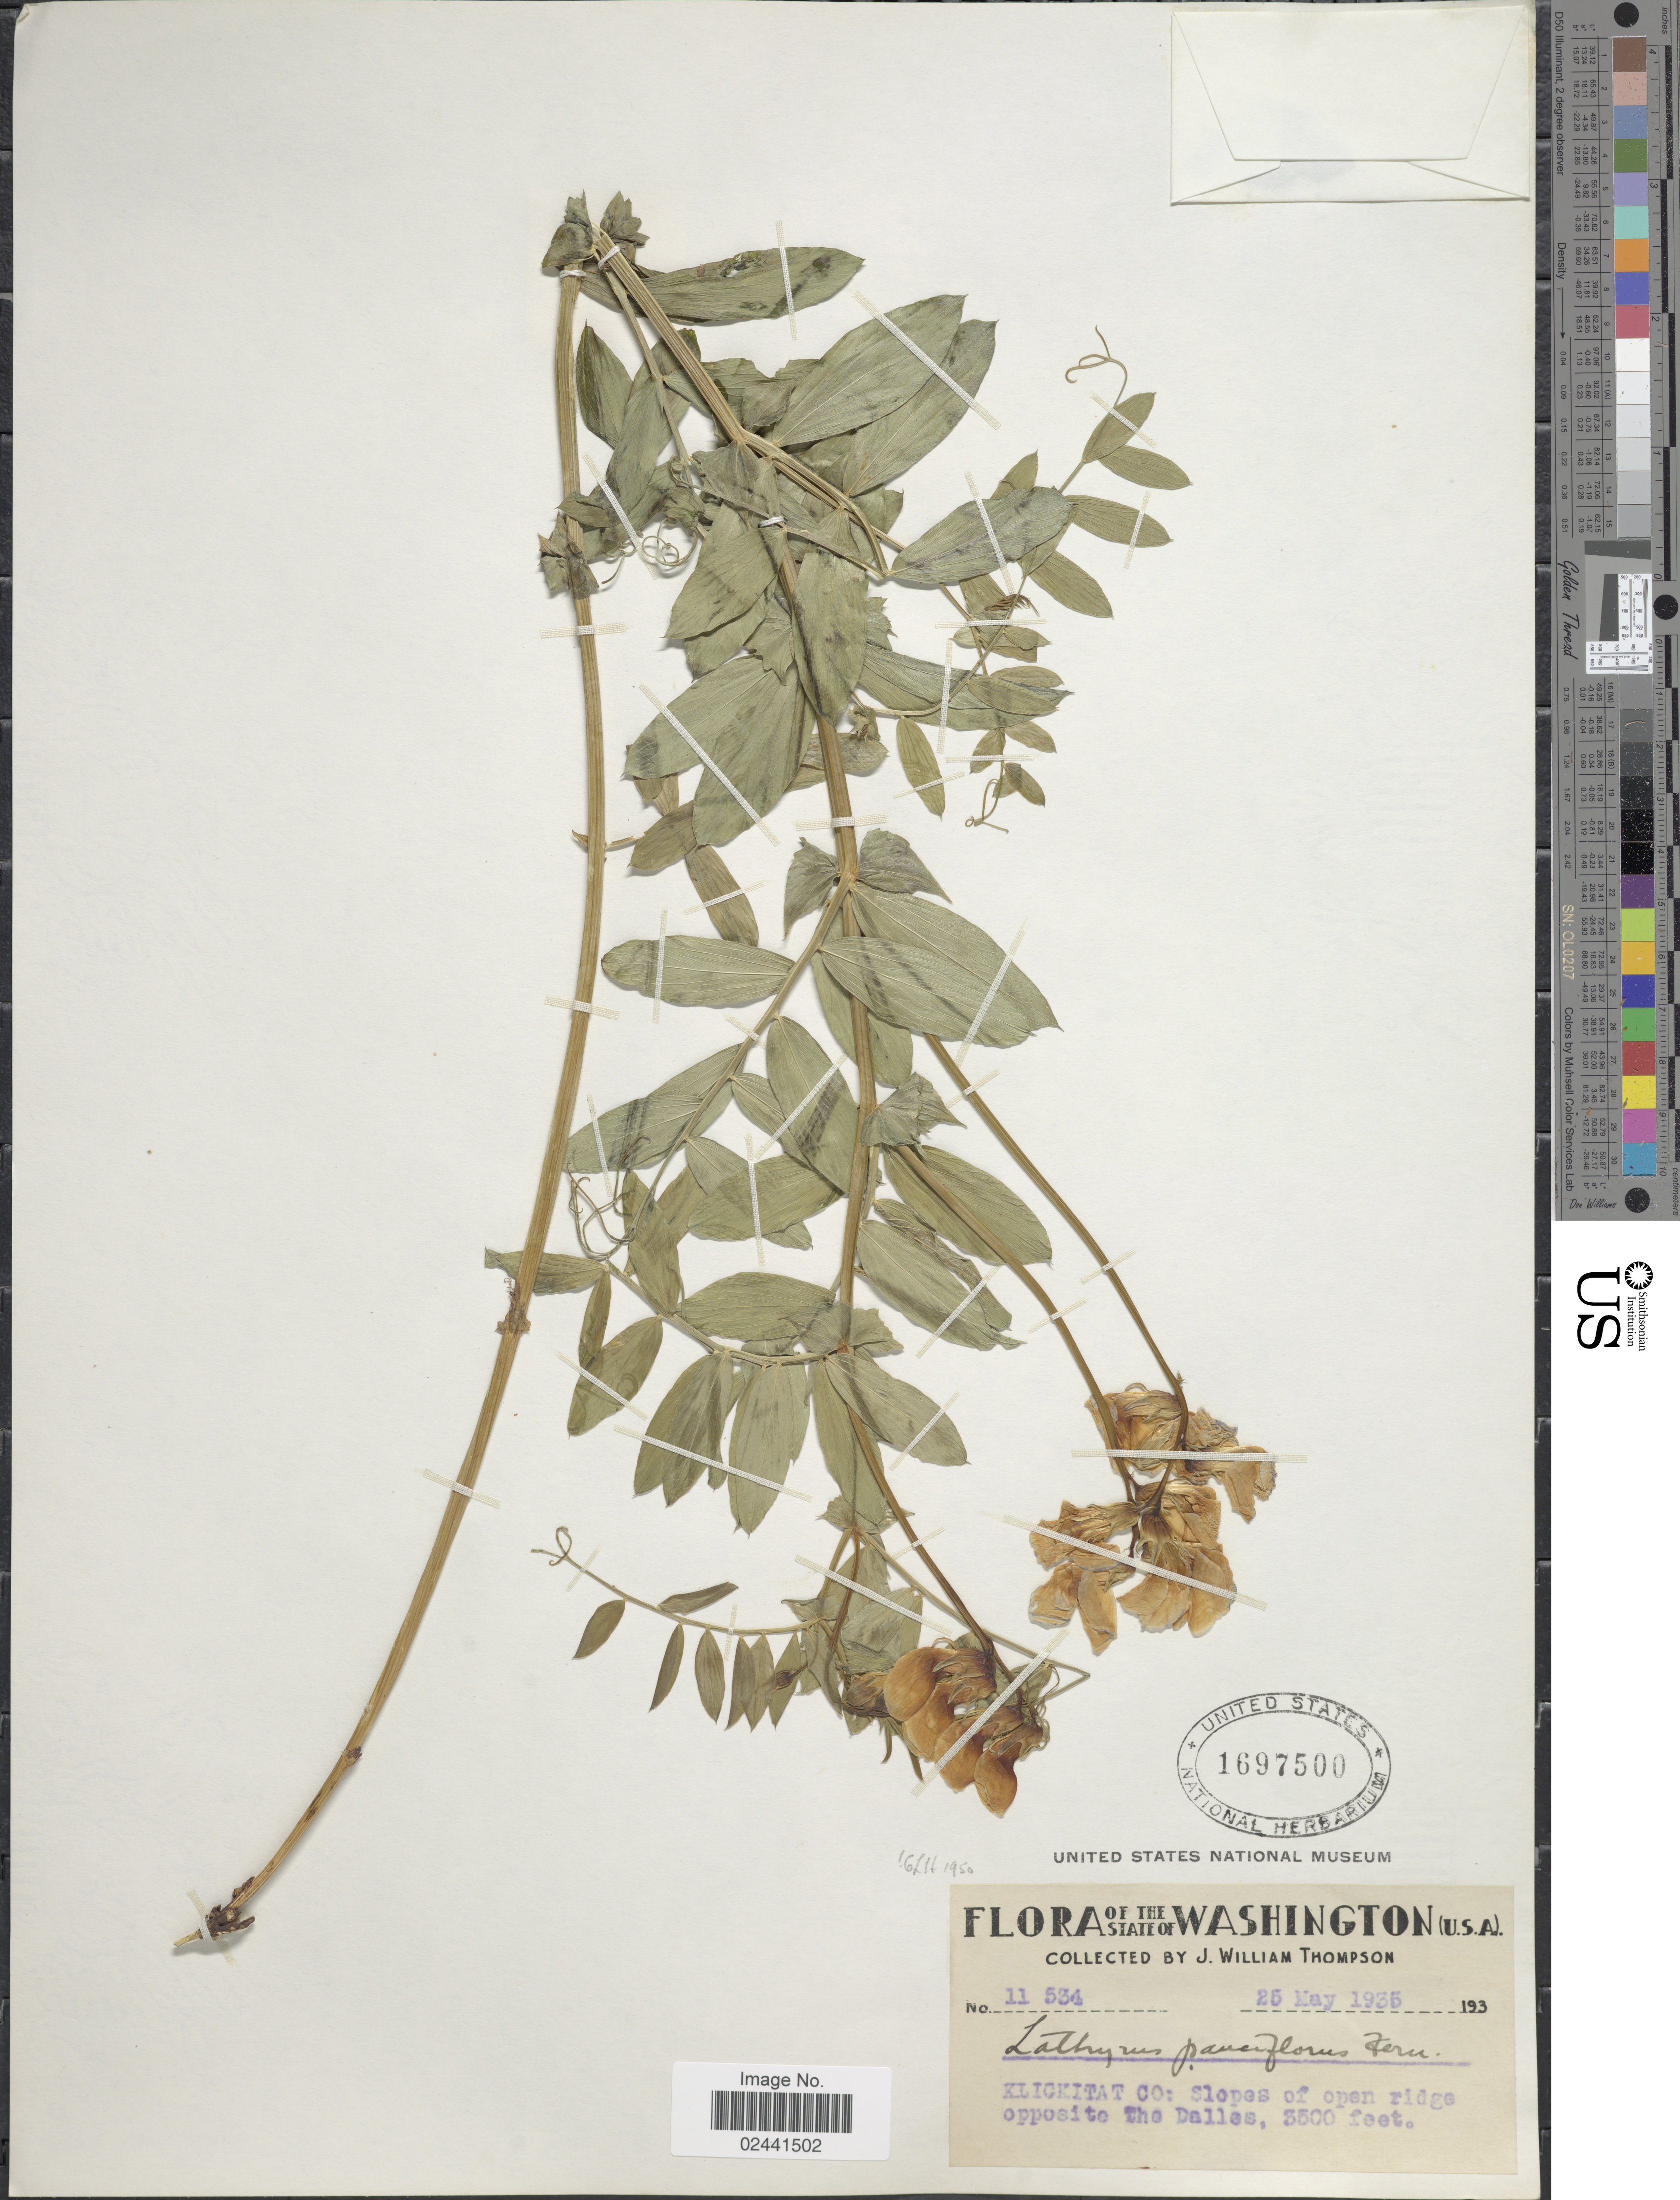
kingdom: Plantae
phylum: Tracheophyta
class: Magnoliopsida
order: Fabales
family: Fabaceae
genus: Lathyrus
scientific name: Lathyrus pauciflorus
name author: Fernald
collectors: J. W. Thompson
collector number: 11534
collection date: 1935-05-25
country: United States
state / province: Washington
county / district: Klickitat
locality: Klickitat Co: Slopes of open ridge opposite the Dallas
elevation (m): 1067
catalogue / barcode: US 1697500